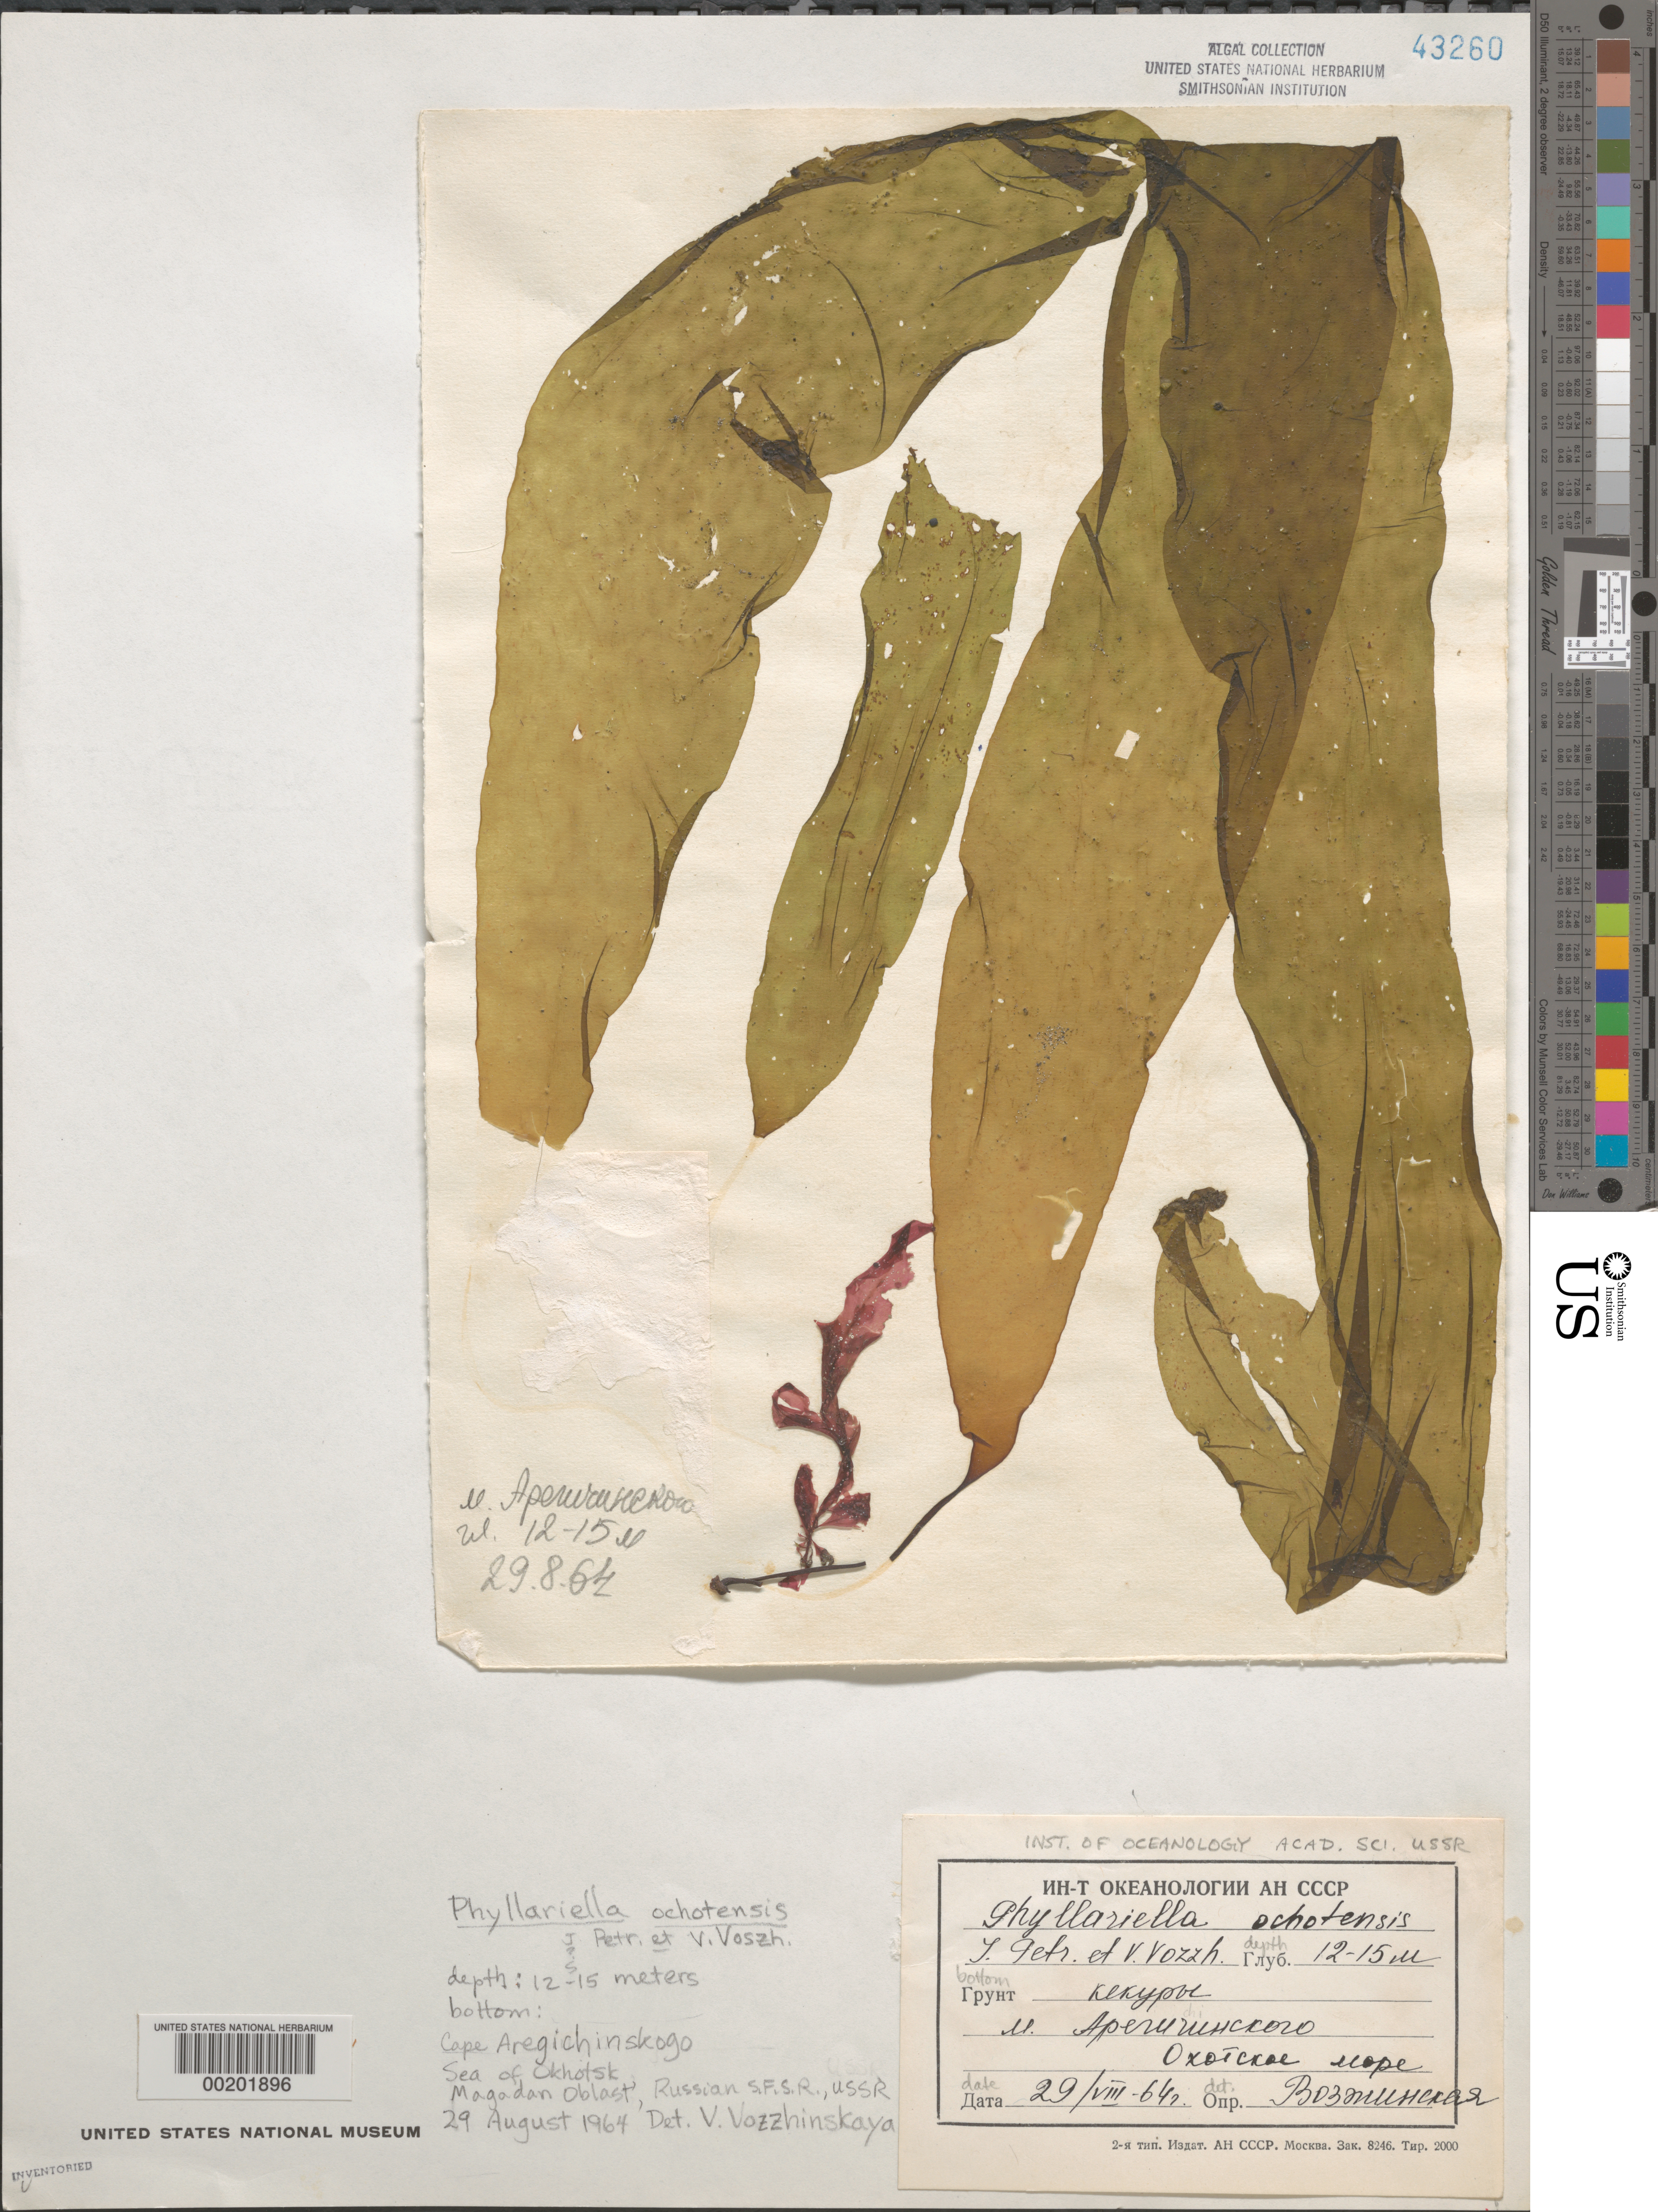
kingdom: Chromista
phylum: Ochrophyta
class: Phaeophyceae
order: Laminariales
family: Laminariaceae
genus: Phyllariella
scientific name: Phyllariella ochotensis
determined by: Vozzhinskaya, V.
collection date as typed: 29 Aug 1964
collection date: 1964-08-29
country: Russian Federation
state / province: Magadan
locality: Sea of Okhotsk, Cape Aregichinskogo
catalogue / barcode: US 43260